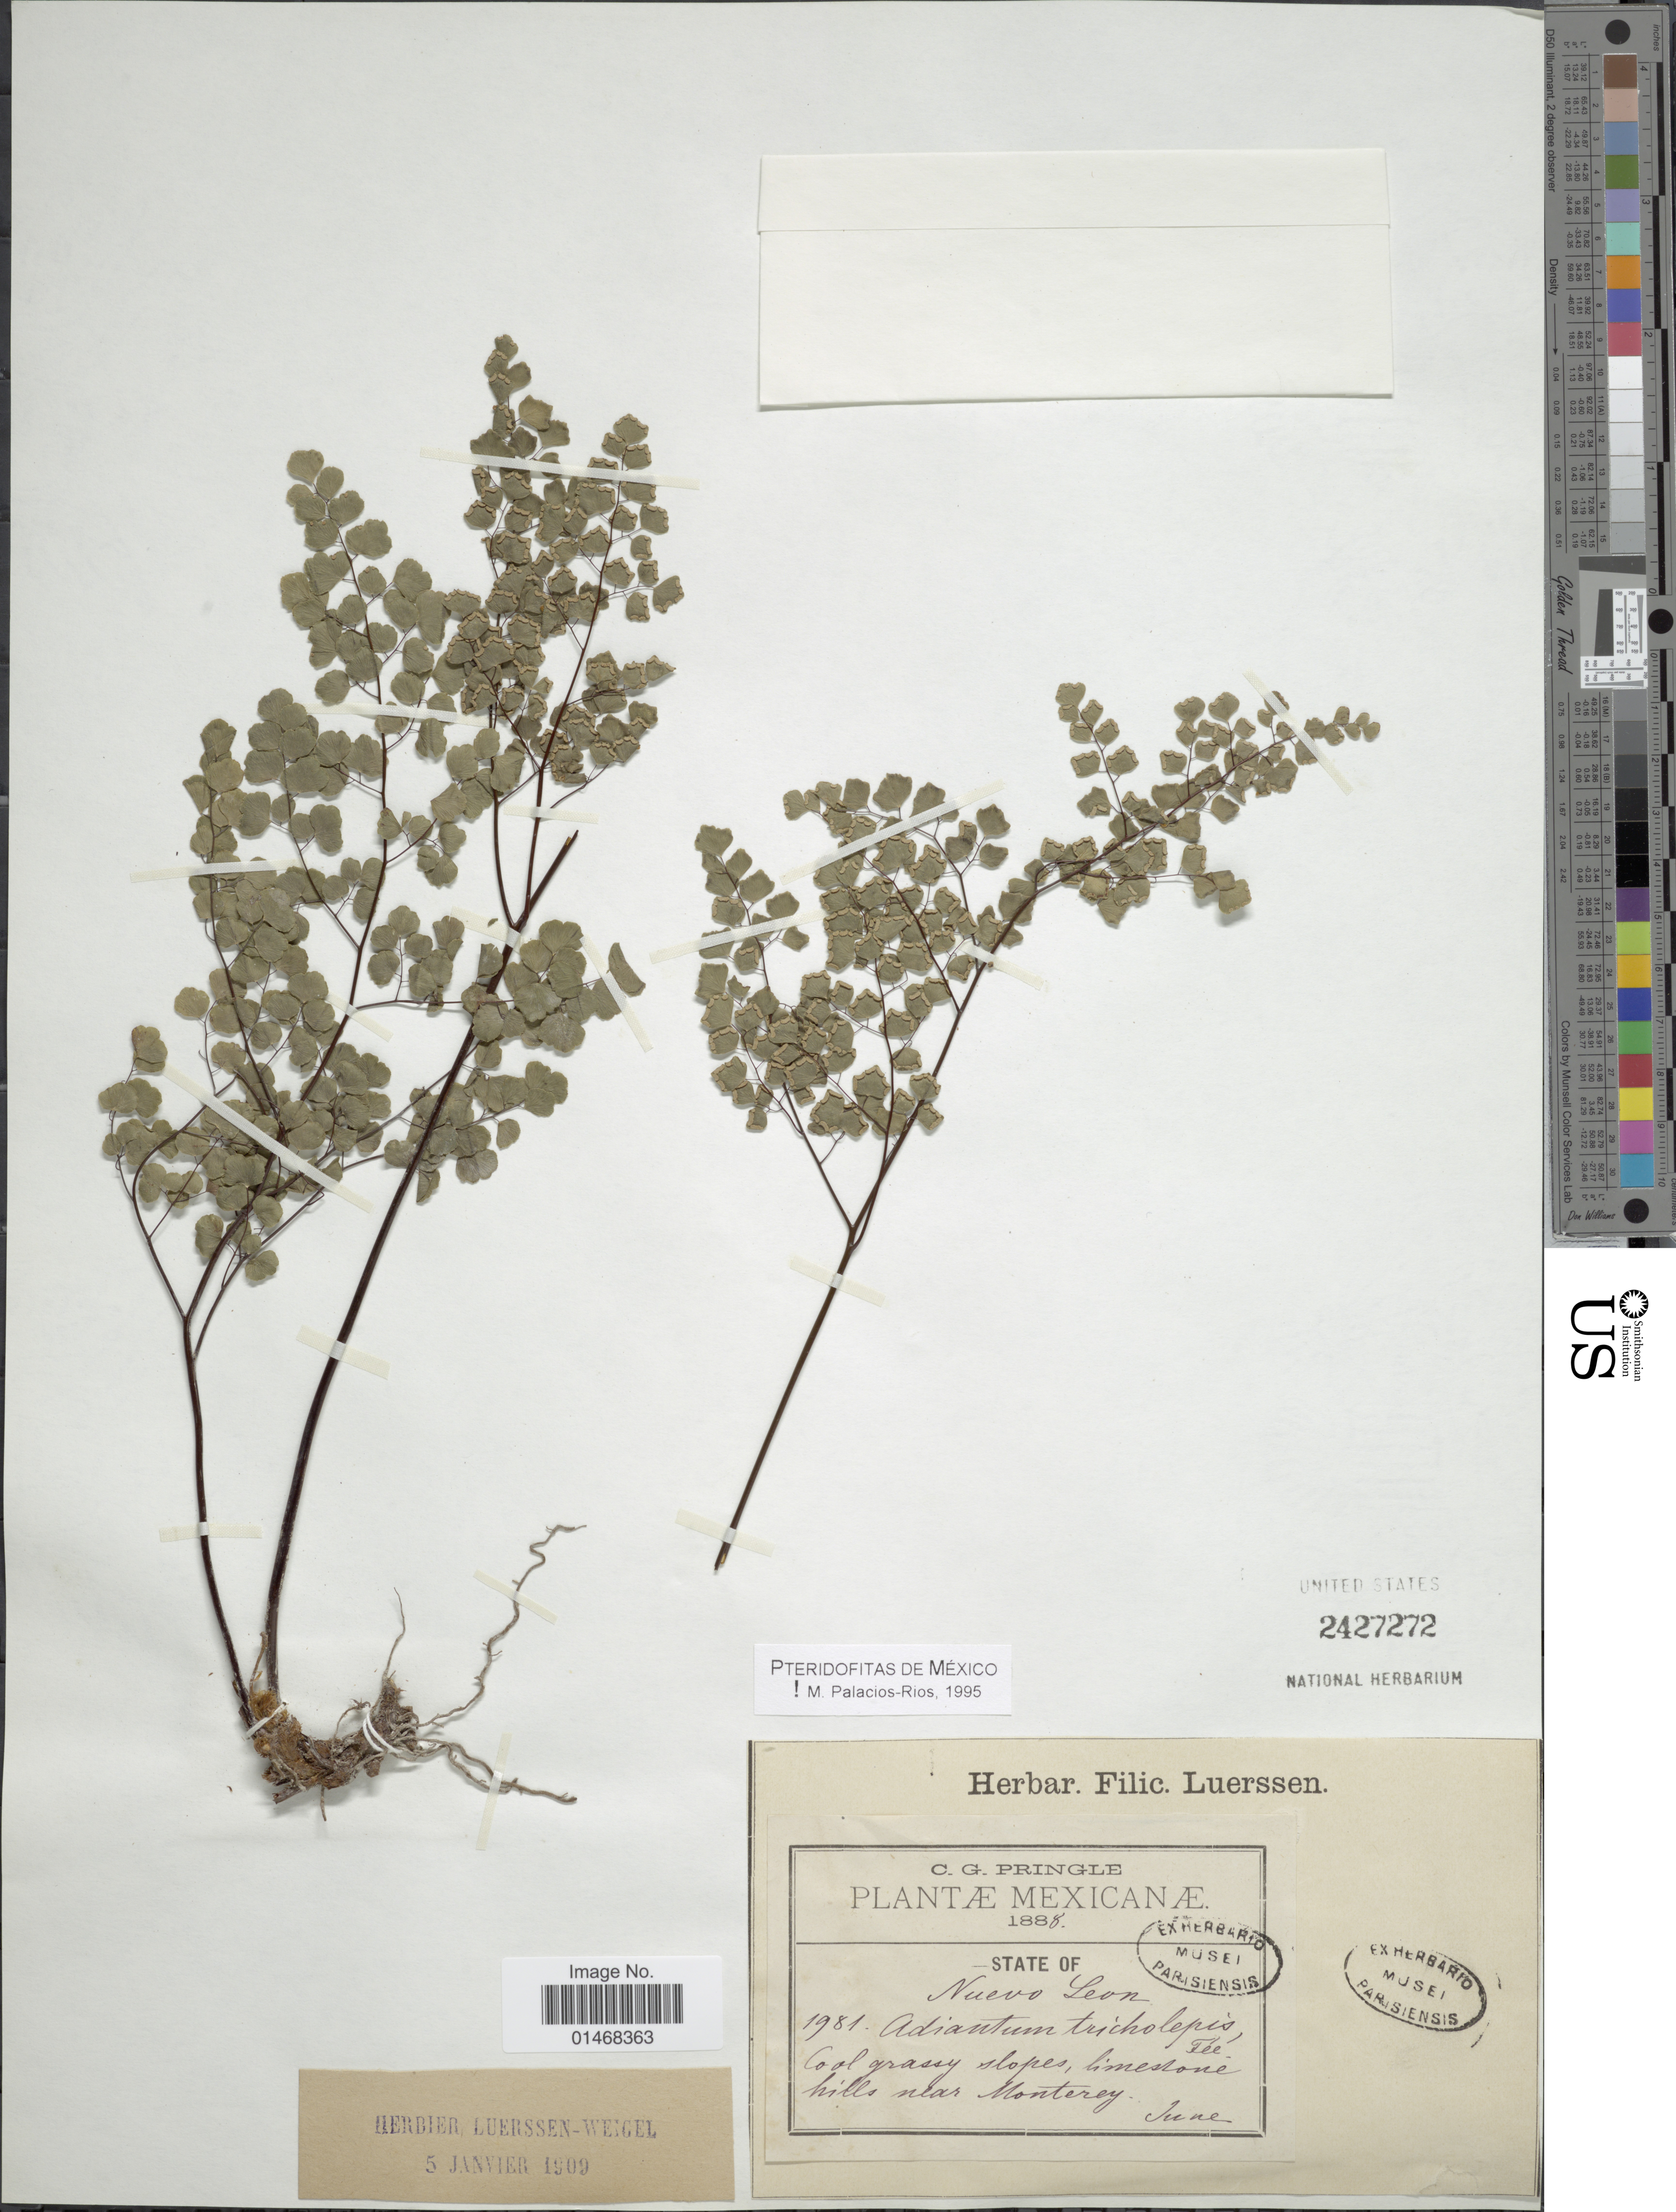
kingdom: Plantae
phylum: Tracheophyta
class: Polypodiopsida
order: Polypodiales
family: Pteridaceae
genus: Adiantum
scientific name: Adiantum tricholepis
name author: Fée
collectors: C. G. Pringle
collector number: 1981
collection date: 1888-06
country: Mexico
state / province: Nuevo León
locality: Cool grassy slopes, Limestone hills near Monterey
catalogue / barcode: US 2427272